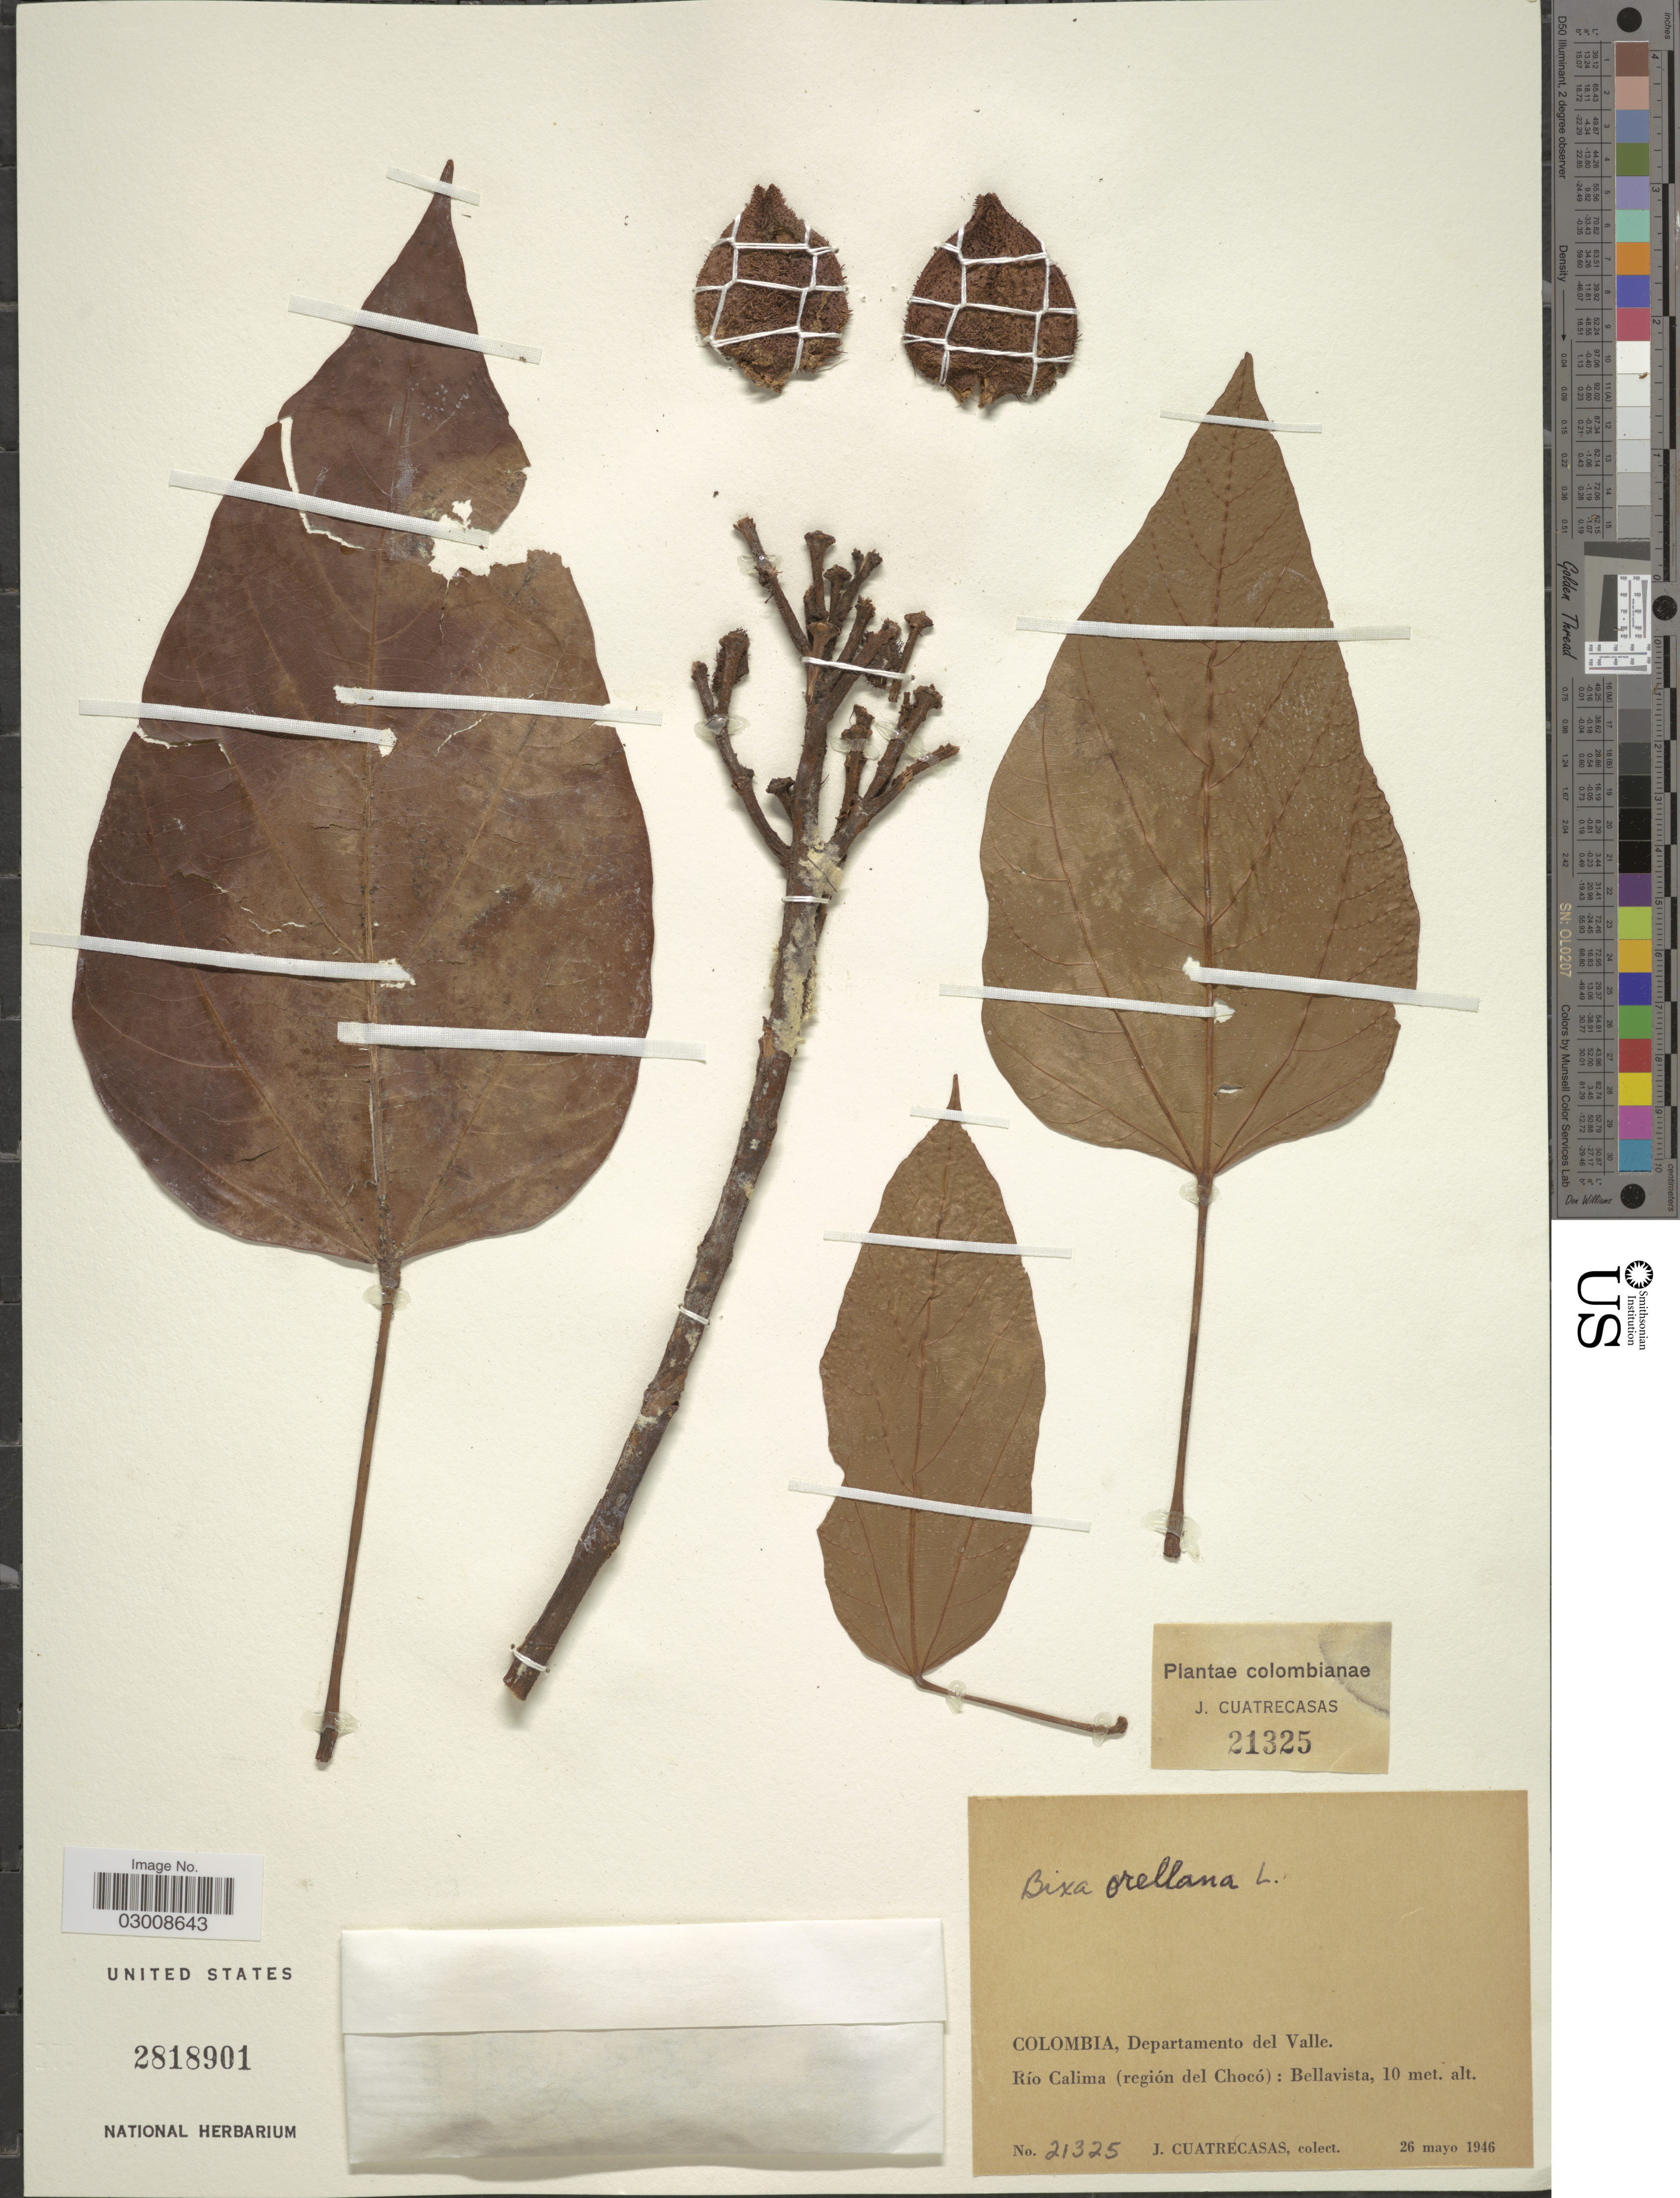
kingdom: Plantae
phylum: Tracheophyta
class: Magnoliopsida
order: Malvales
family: Bixaceae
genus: Bixa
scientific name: Bixa orellana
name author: L.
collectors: J. Cuatrecasas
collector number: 21325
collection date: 1946-05-26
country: Colombia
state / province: Valle del Cauca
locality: Departamento del Valle, Río Calima (región del Chocó): Bellavista.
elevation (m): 10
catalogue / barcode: US 2818901